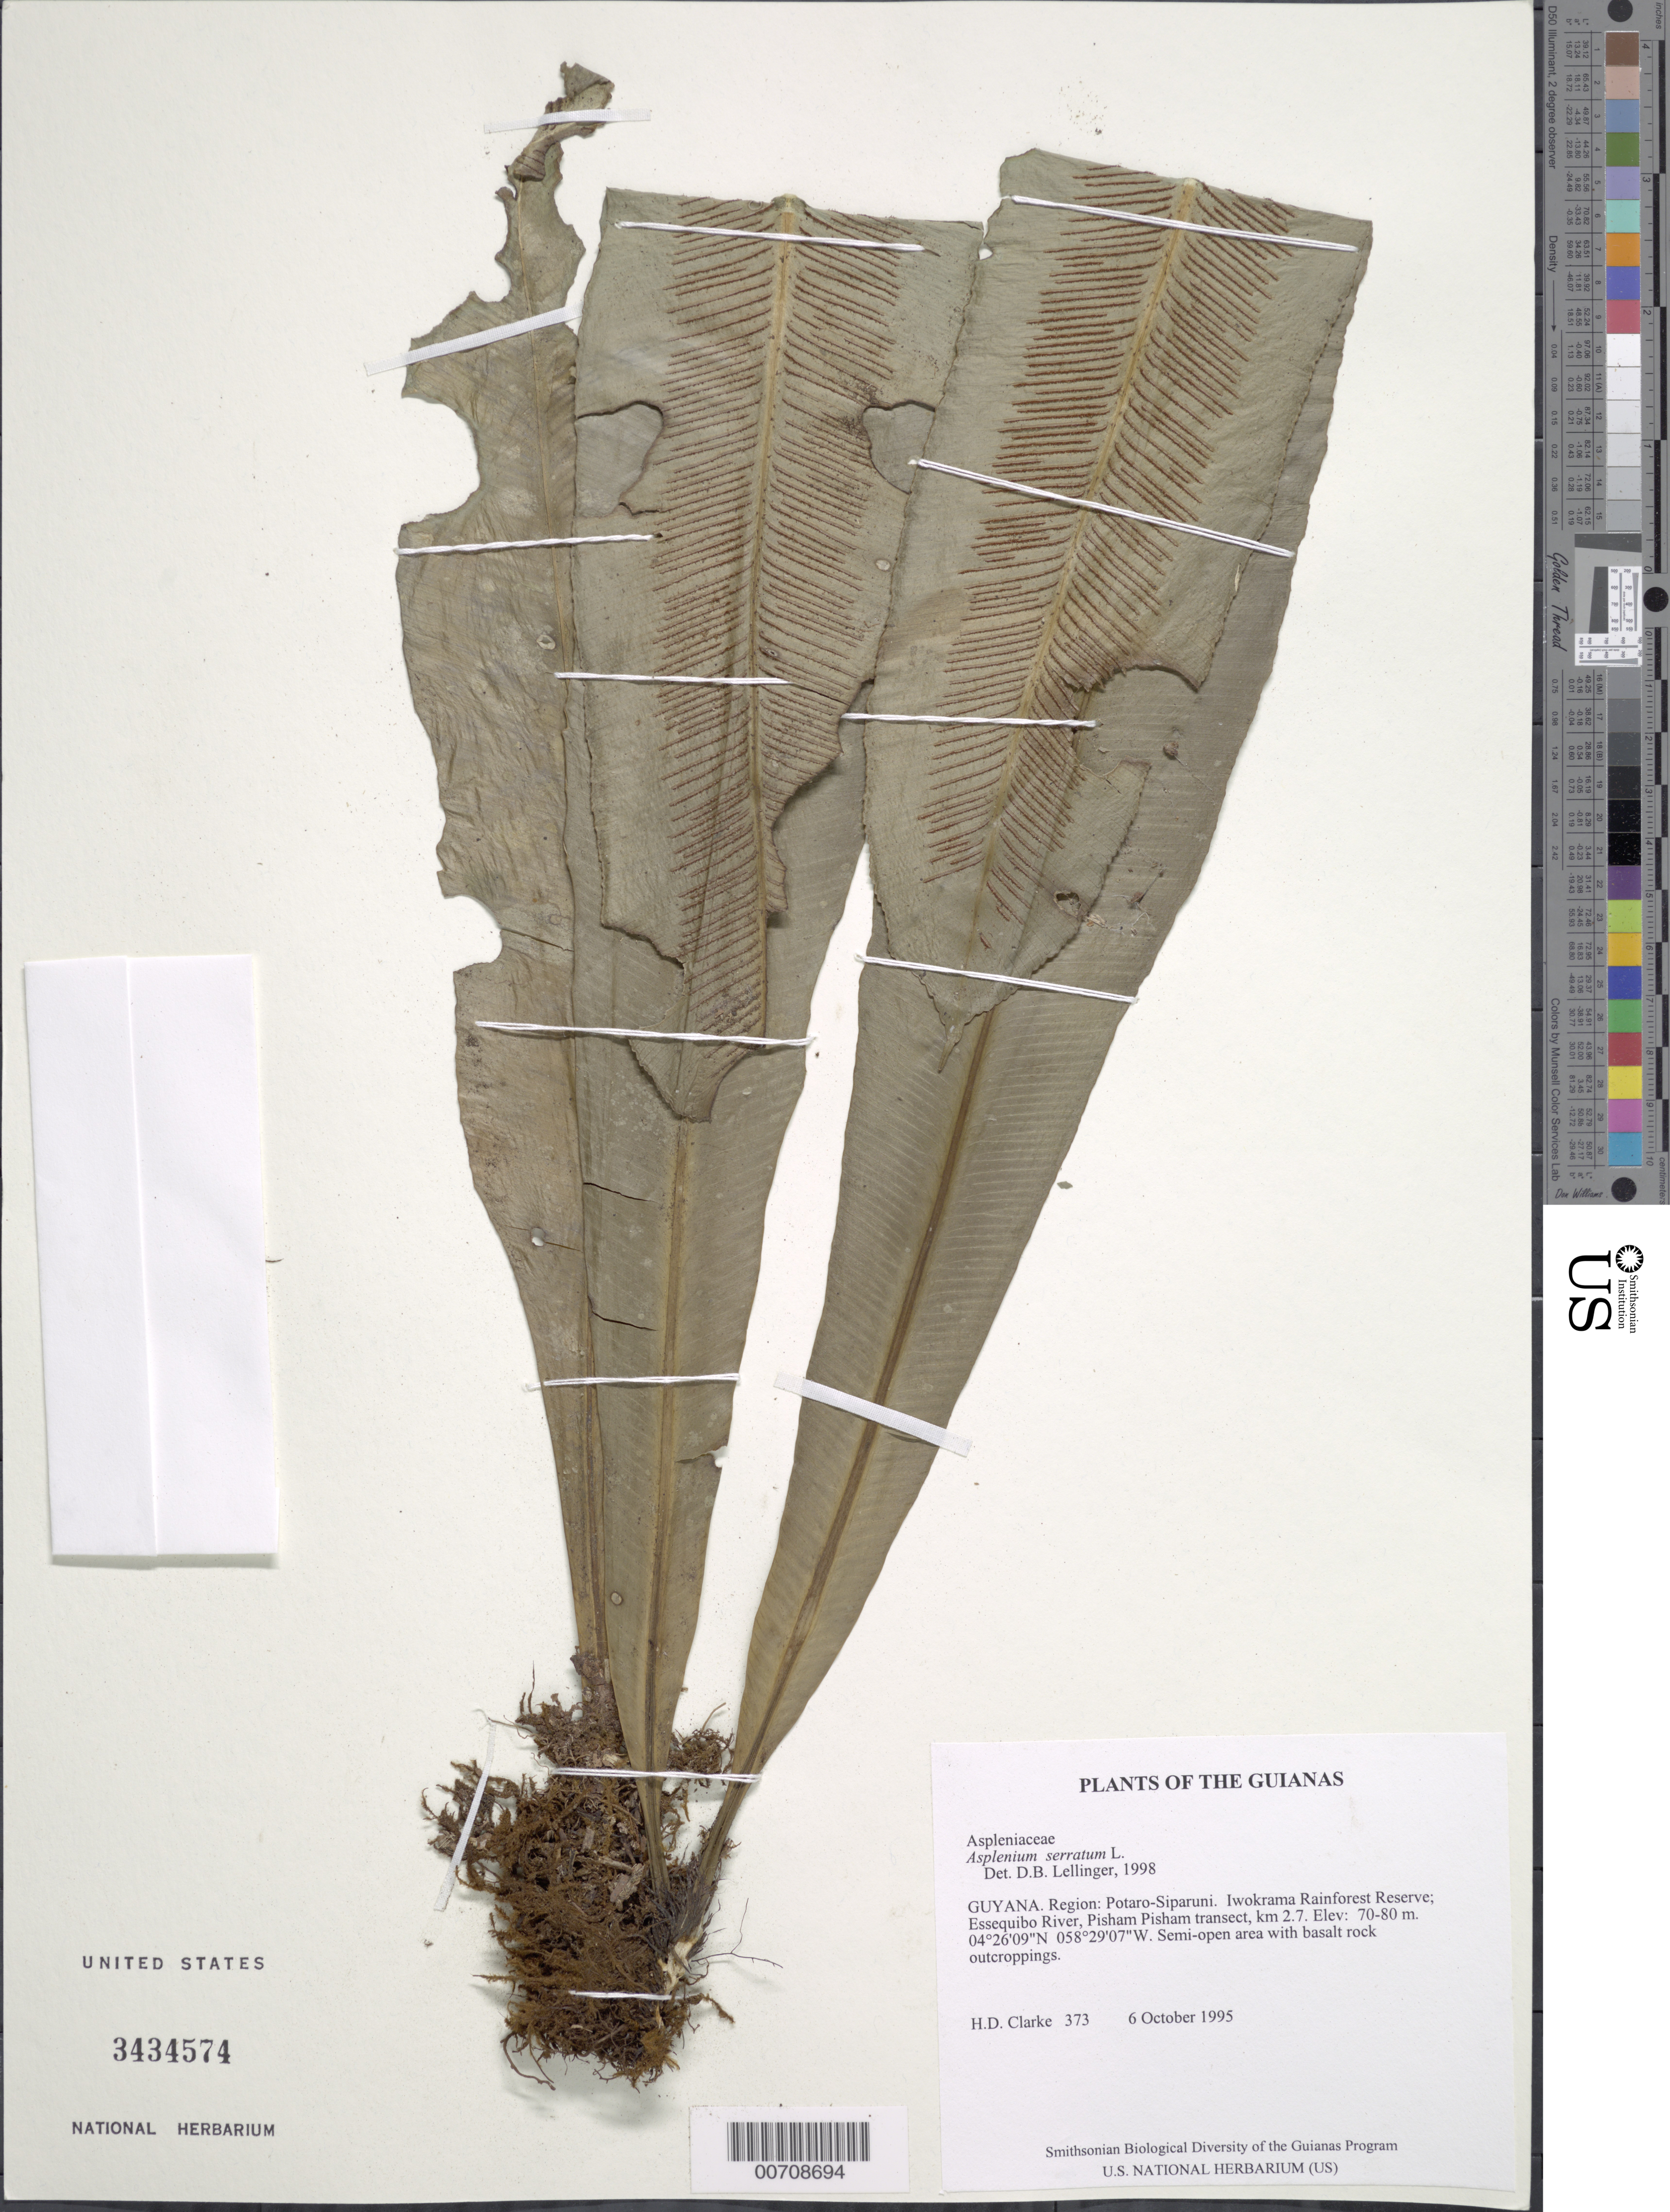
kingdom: Plantae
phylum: Tracheophyta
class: Polypodiopsida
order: Polypodiales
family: Aspleniaceae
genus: Asplenium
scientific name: Asplenium serratum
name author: L.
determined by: McKee, G. S., (US), NMNH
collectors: H. D. Clarke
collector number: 373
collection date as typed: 6 October 1995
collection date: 1995-10-06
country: Guyana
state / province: Potaro-Siparuni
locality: Iwokrama Rainforest Reserve; Essequibo River, Pisham Pisham transect, km 2.7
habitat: Semi-open area with basalt rock outcroppings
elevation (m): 70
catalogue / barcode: US 3434574